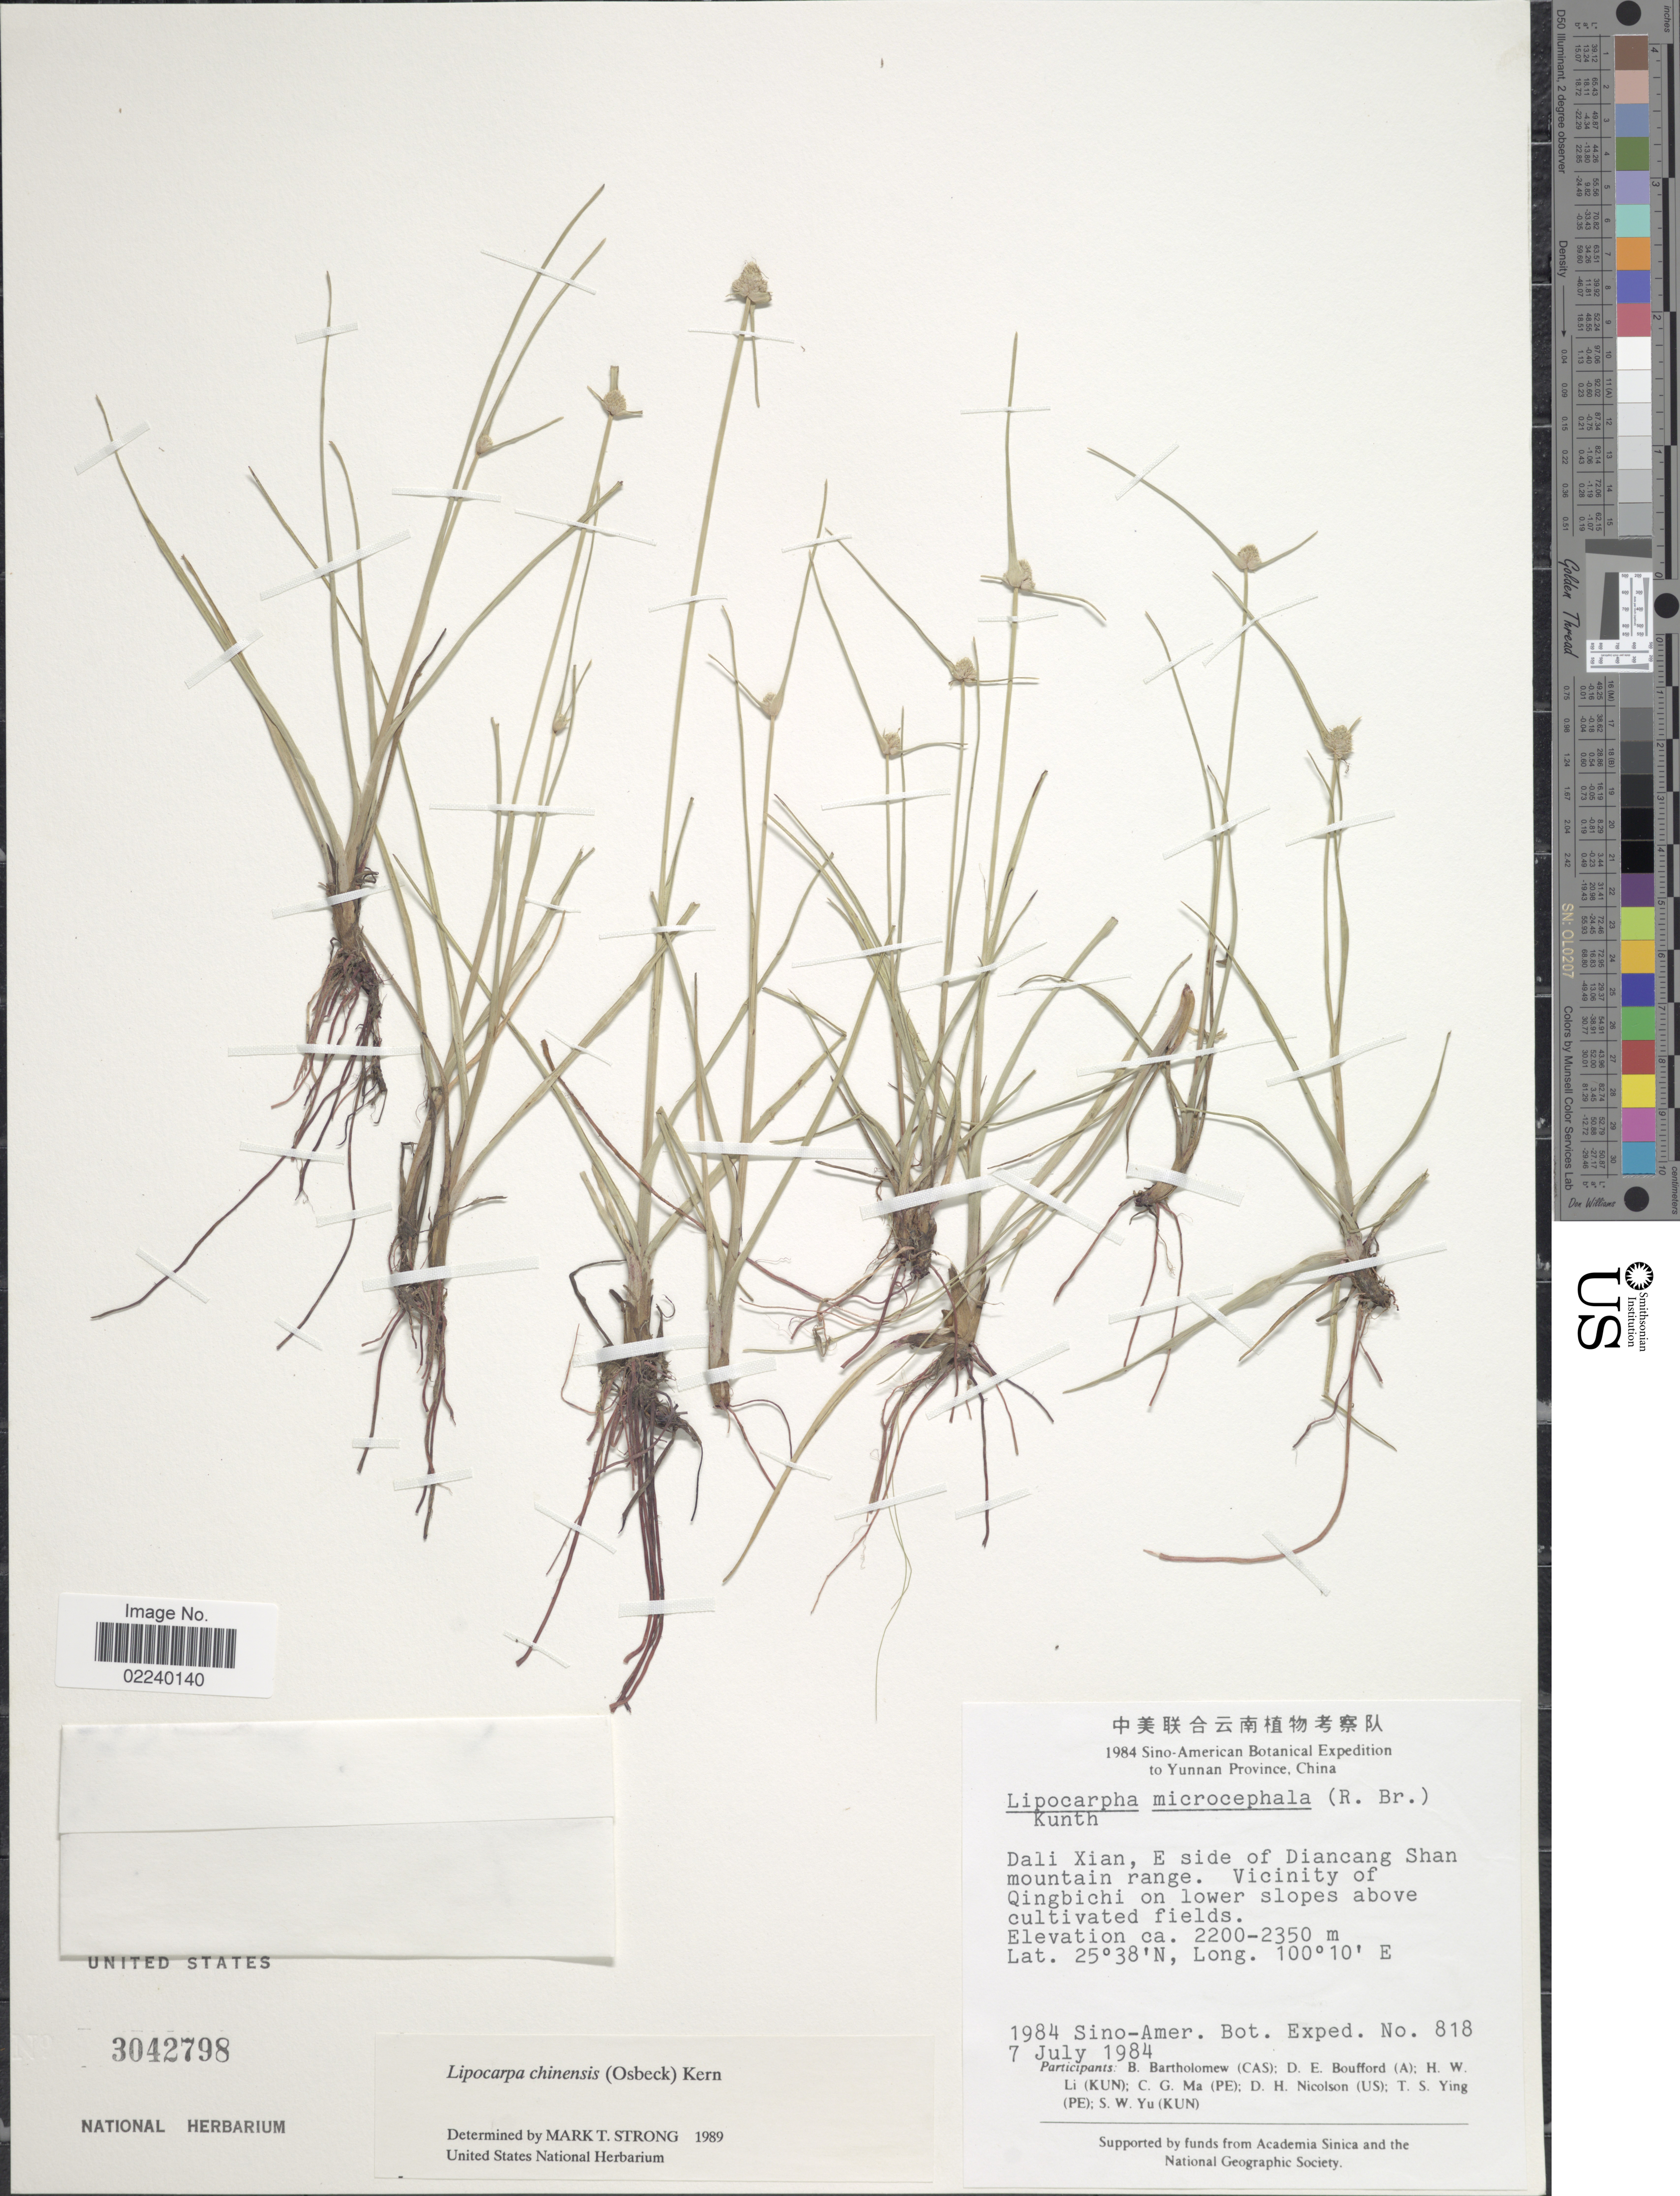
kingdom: Plantae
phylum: Tracheophyta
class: Liliopsida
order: Poales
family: Cyperaceae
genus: Cyperus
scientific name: Cyperus albescens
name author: (Steud.) Larridon & Govaerts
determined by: Strong, M. T., (US), Smithsonian Institution - National Museum of Natural History (UNITED STATES)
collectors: Sino-Amer. Bot. Exped. 1984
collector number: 818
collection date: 1984-07-07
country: China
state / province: Yunnan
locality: Dali Xian, E side of Diancang Shan mountain range. Vicinity of Qingbichi on lower slopes above cultivated fields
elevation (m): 2200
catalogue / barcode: US 3042798